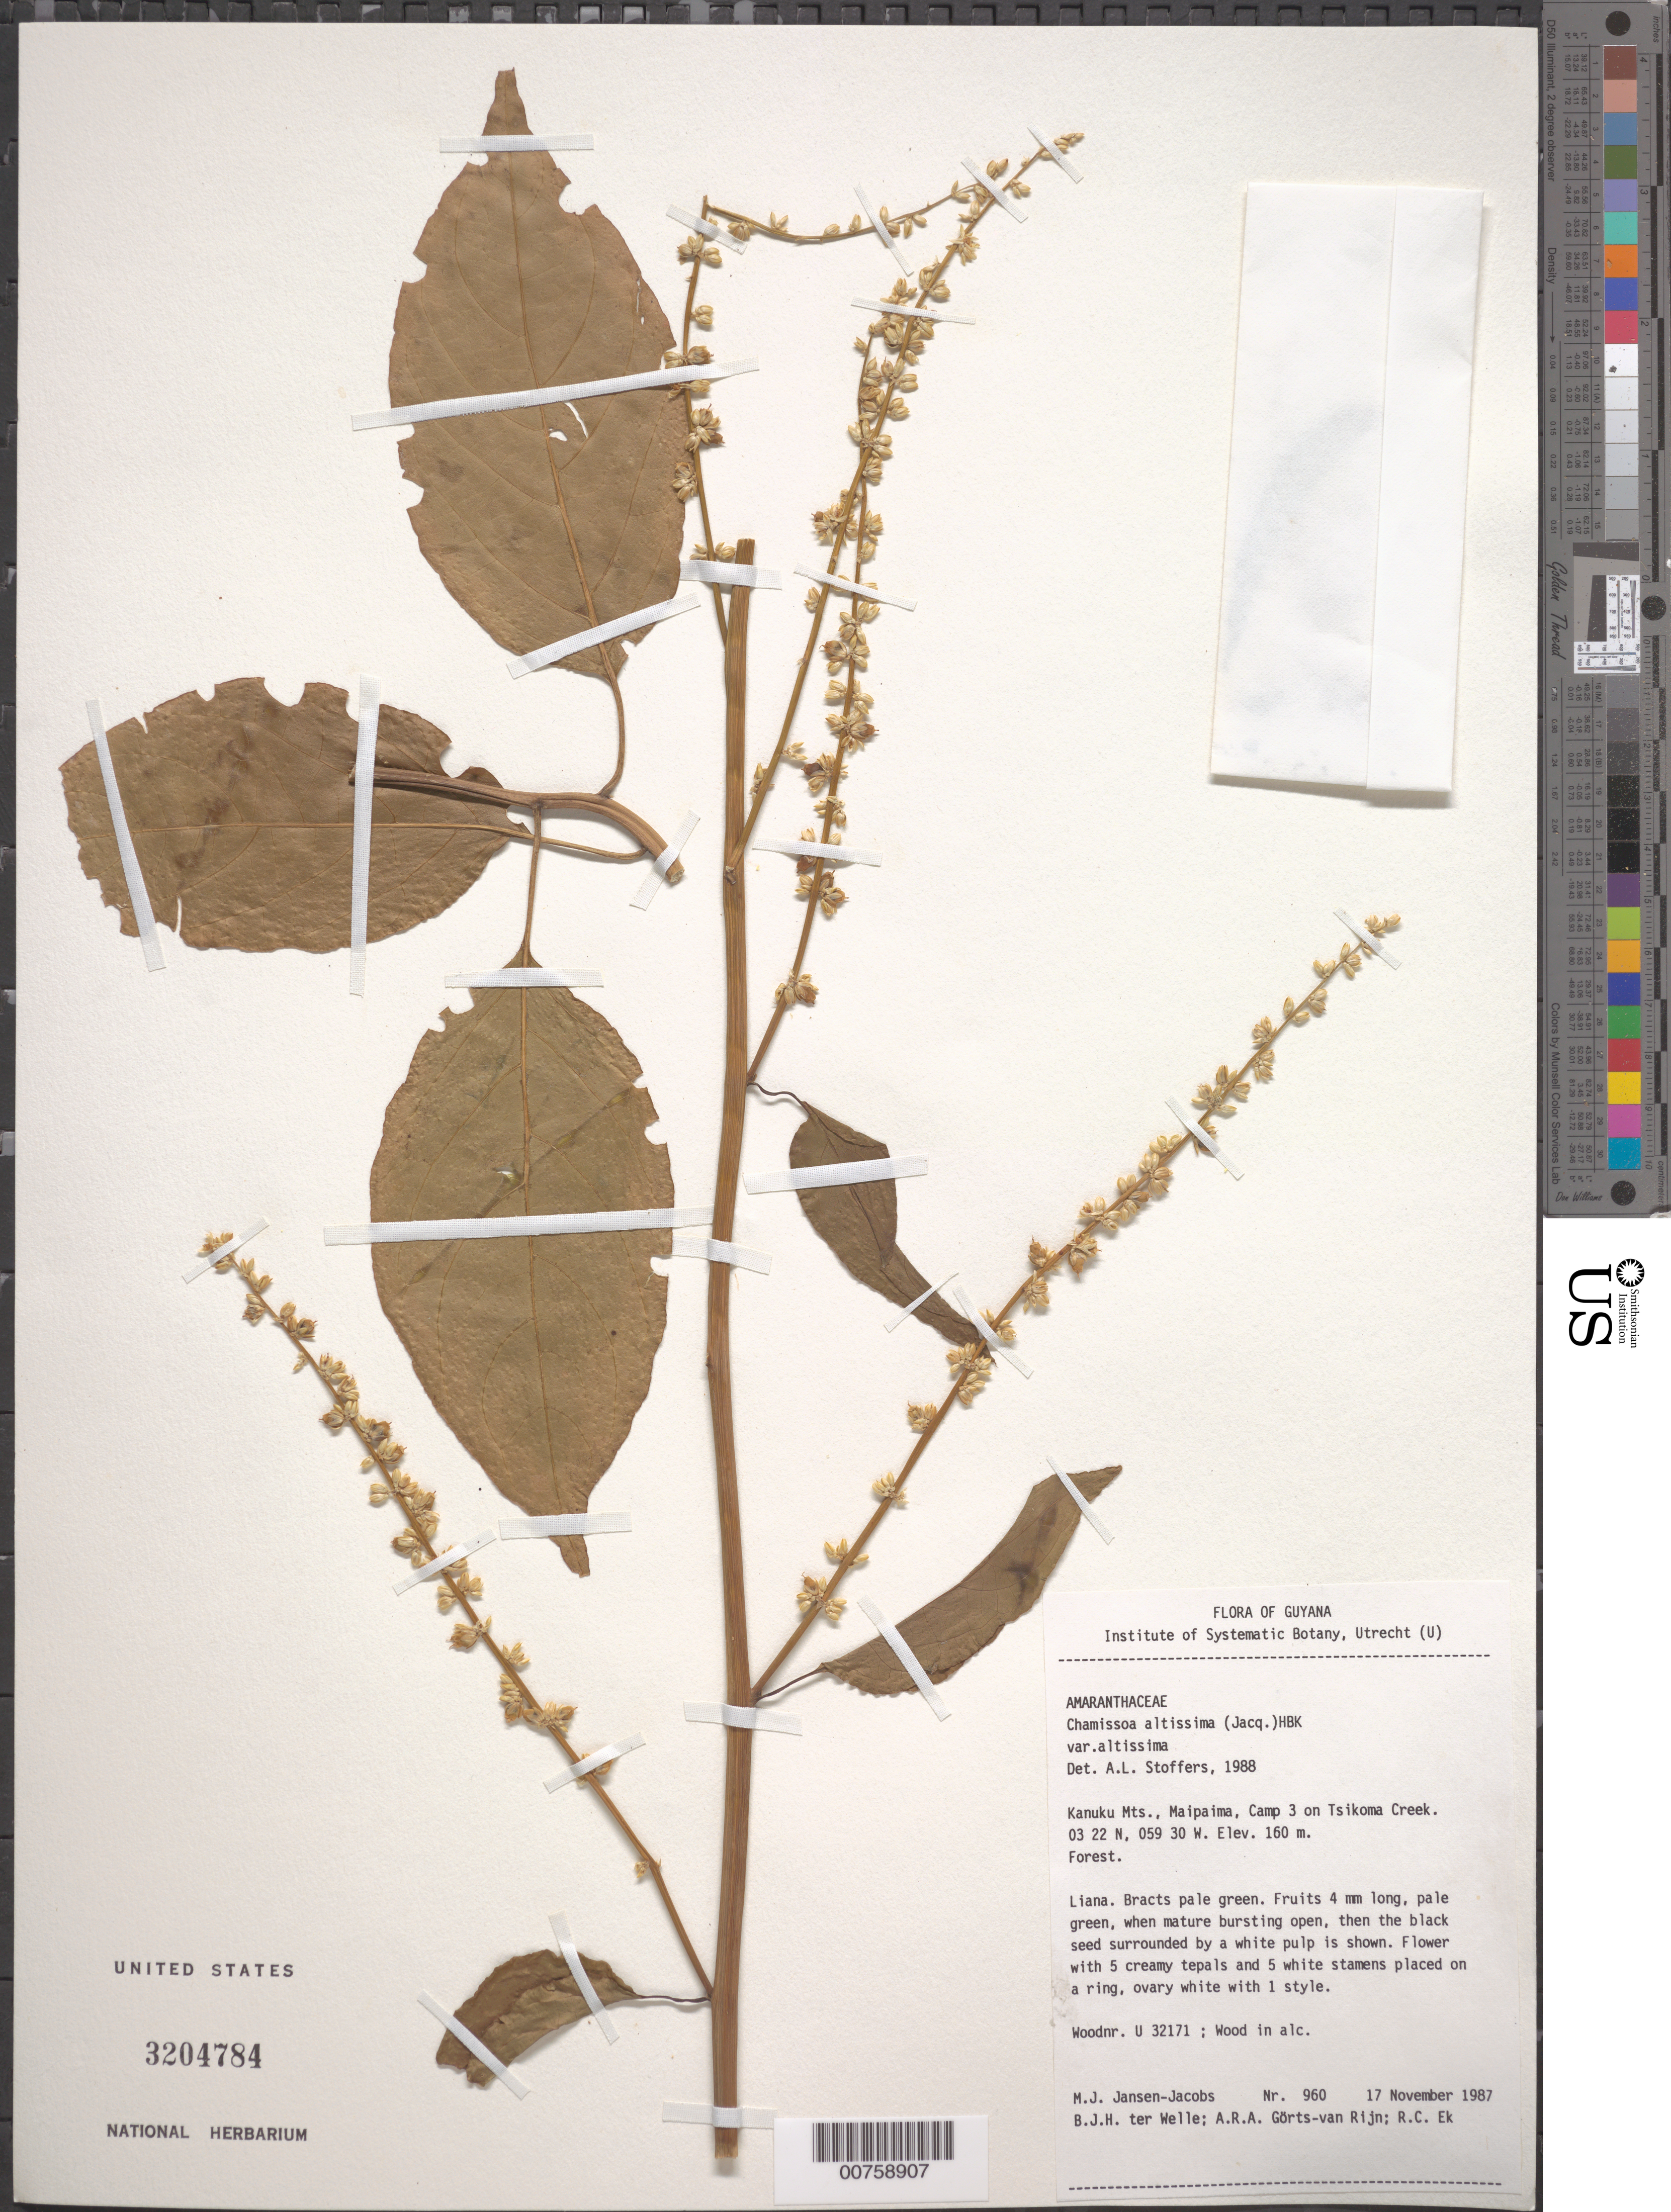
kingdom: Plantae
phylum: Tracheophyta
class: Magnoliopsida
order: Caryophyllales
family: Amaranthaceae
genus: Chamissoa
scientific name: Chamissoa altissima var. altissima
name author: (Jacq.) Kunth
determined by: Stoffers, A. L.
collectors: M. J. Jansen-Jacobs, B. Welle, A. .R. A. Görts-van Rijn & R. C. Ek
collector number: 960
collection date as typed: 17-Nov-87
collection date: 1987-11-17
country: Guyana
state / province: U. Takutu-U. Essequibo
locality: Kanuku Mts., Maipaima, Camp 3 on Tsikoma Creek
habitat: Forest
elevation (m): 160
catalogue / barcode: US 3204784